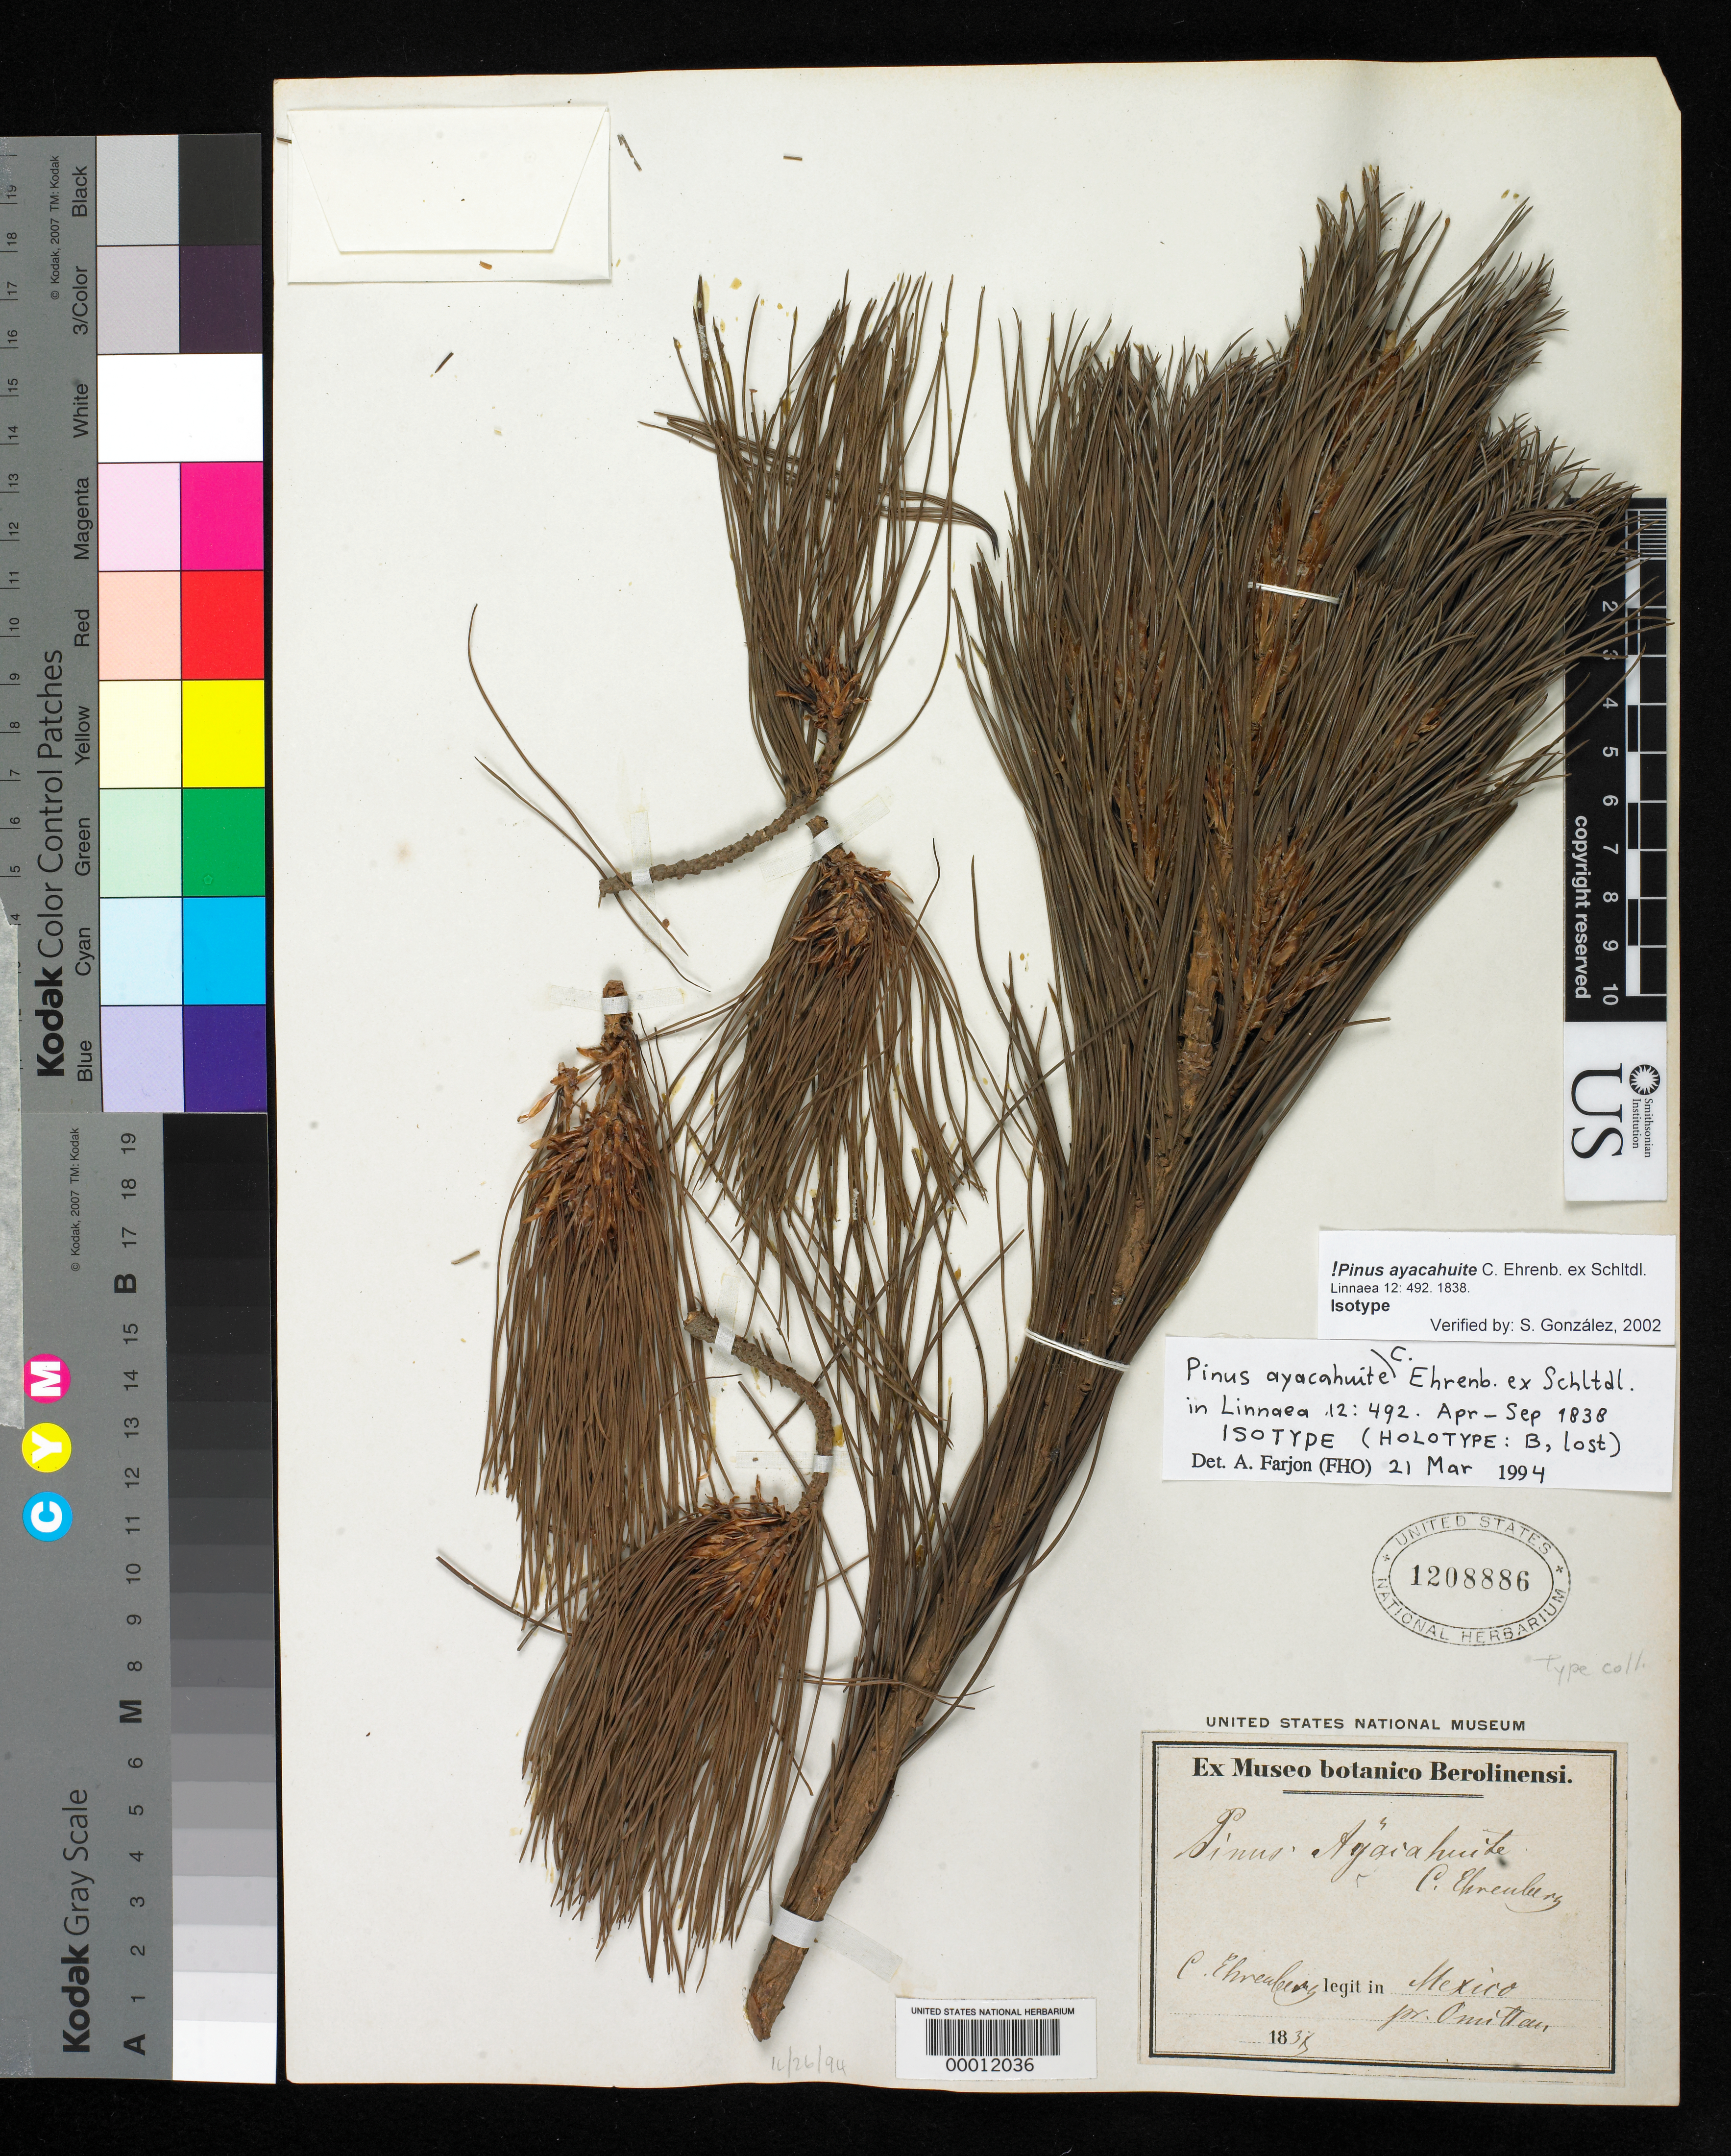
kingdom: Plantae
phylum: Tracheophyta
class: Pinopsida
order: Pinales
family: Pinaceae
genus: Pinus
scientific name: Pinus ayacahuite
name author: Ehrenb. ex Schltdl.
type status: Isolectotype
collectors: C. Ehrenberg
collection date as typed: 1837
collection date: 1837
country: Mexico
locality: Pr. Omitlan.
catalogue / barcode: US 1208886